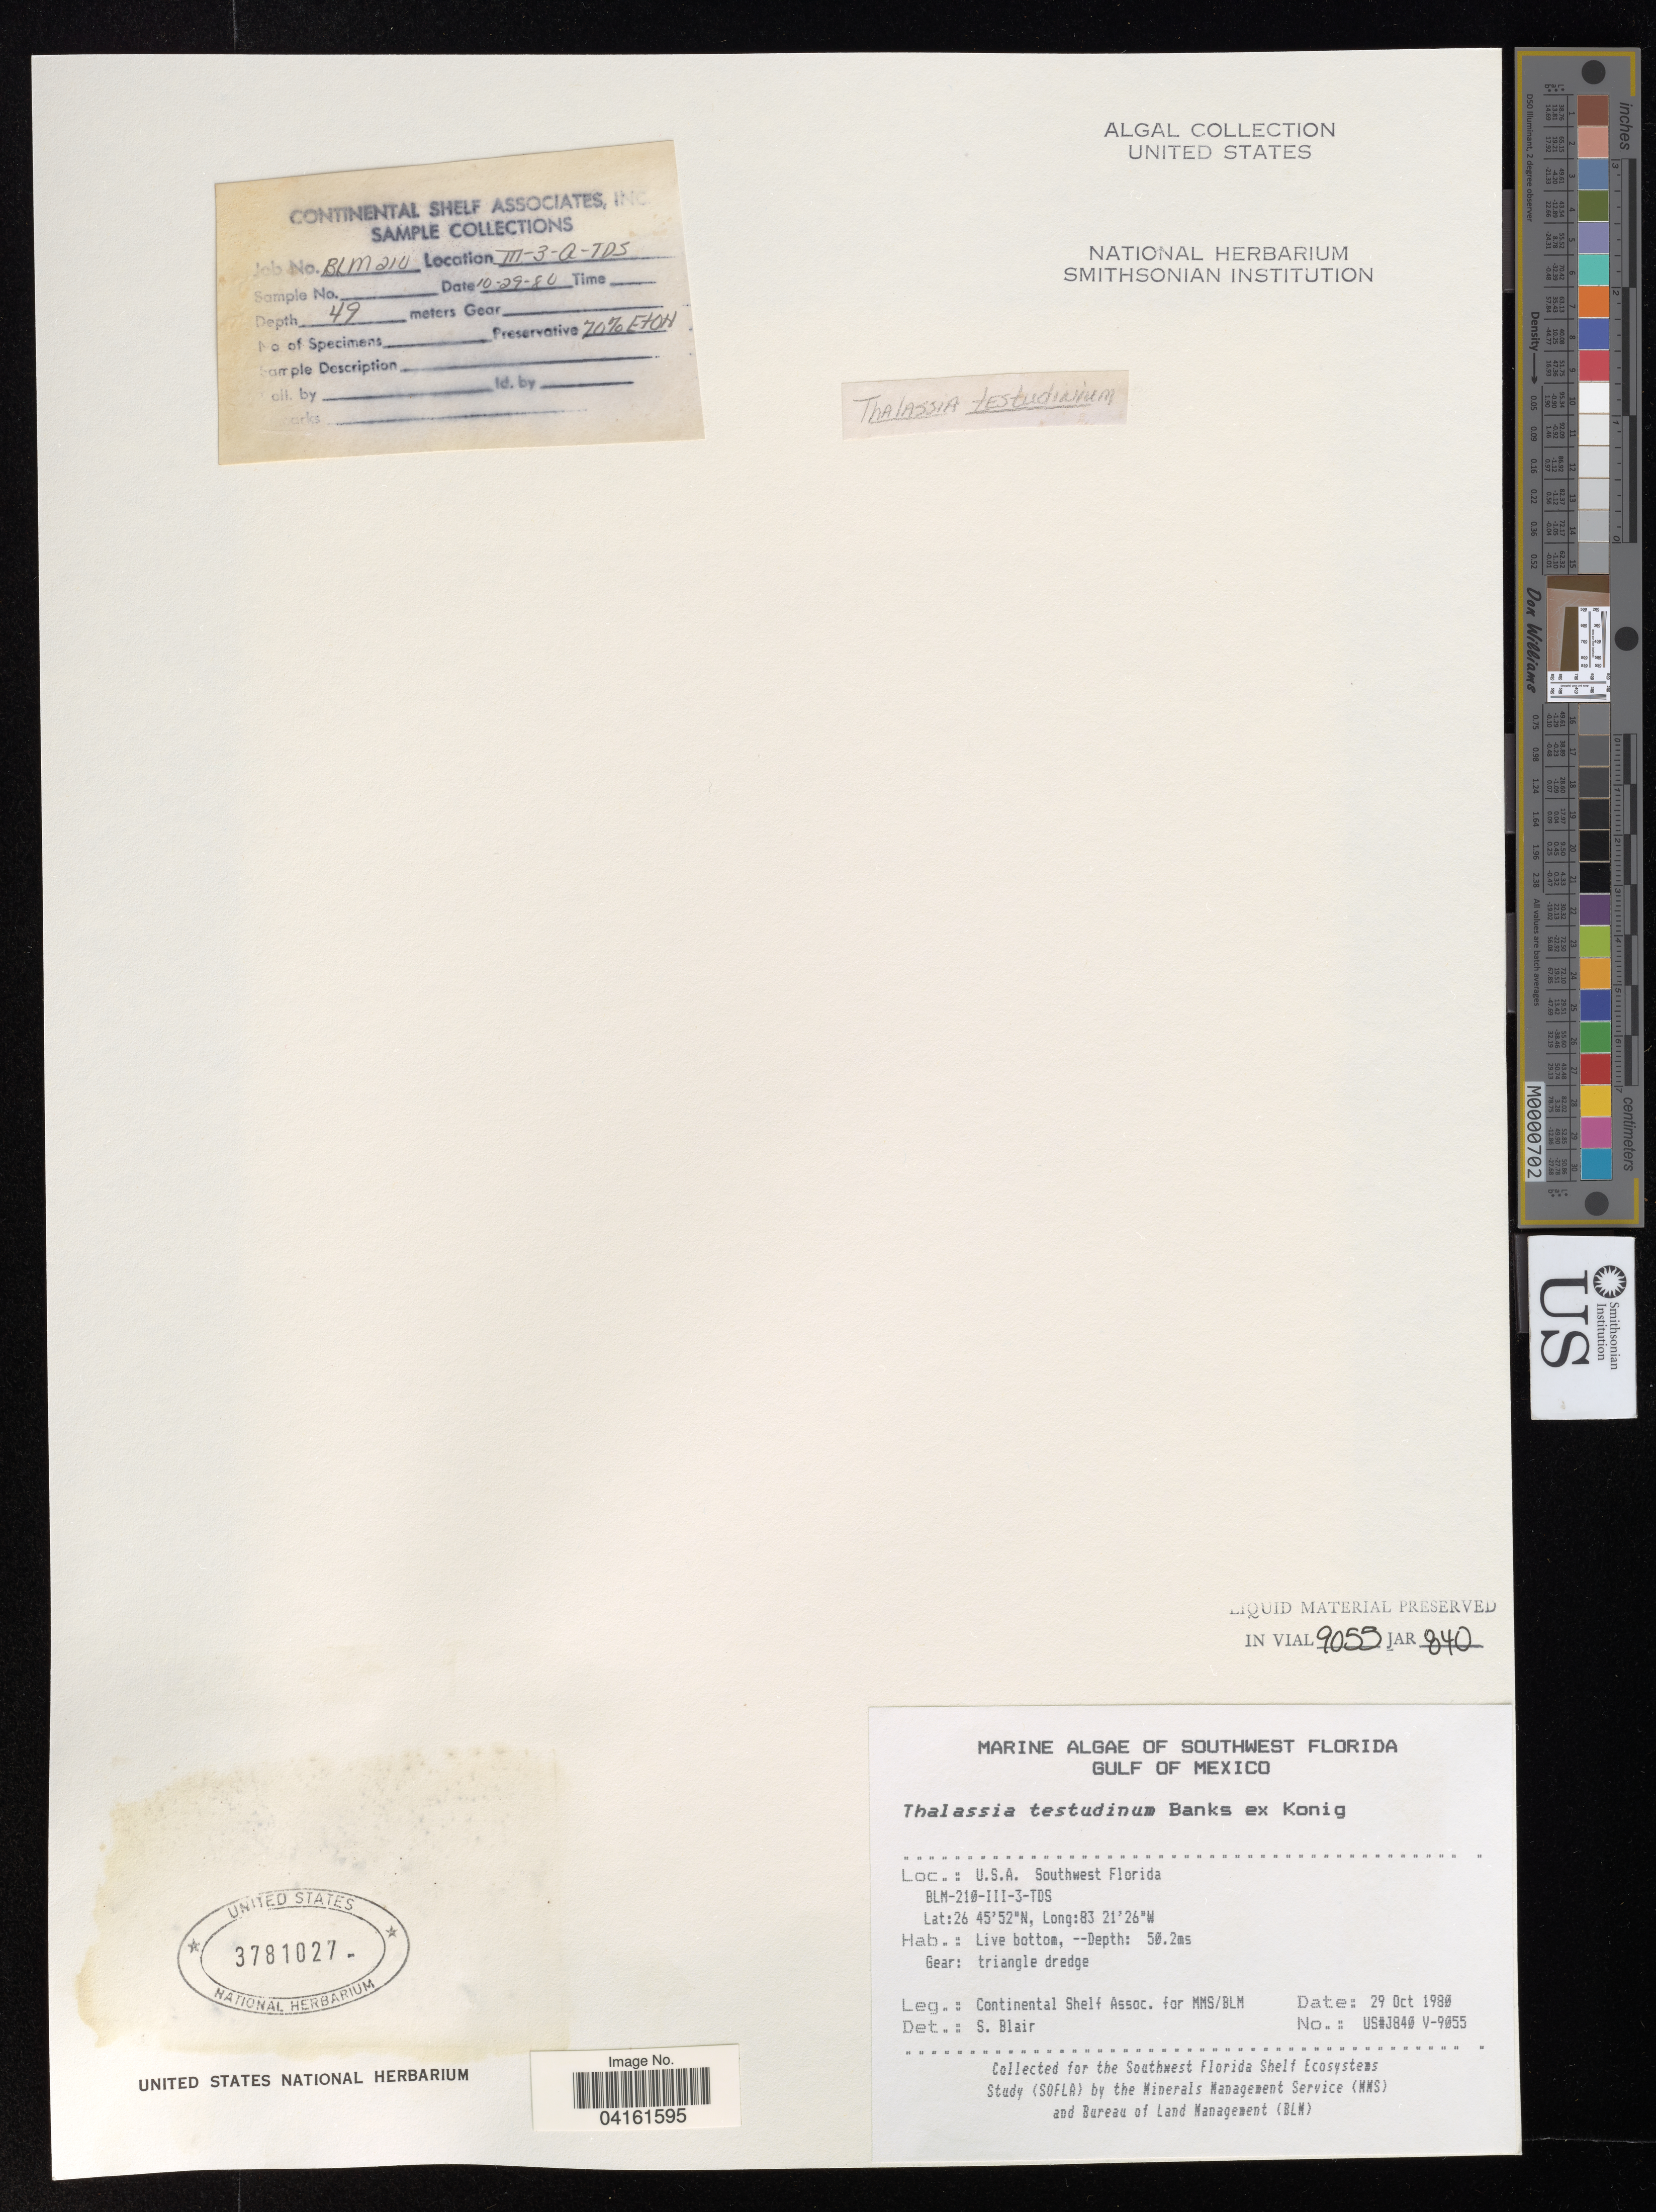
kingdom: Plantae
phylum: Tracheophyta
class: Liliopsida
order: Alismatales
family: Hydrocharitaceae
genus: Thalassia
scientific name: Thalassia testudinum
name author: Banks & Sol. ex K.D. Koenig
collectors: Continental Shelf Associates for the MMS/BLM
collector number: US#J840 V-9055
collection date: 1980-10-29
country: United States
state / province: Florida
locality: Southwest Florida. Gulf of Mexico. BLM-210-III-3-TOS.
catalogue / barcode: US 3781027